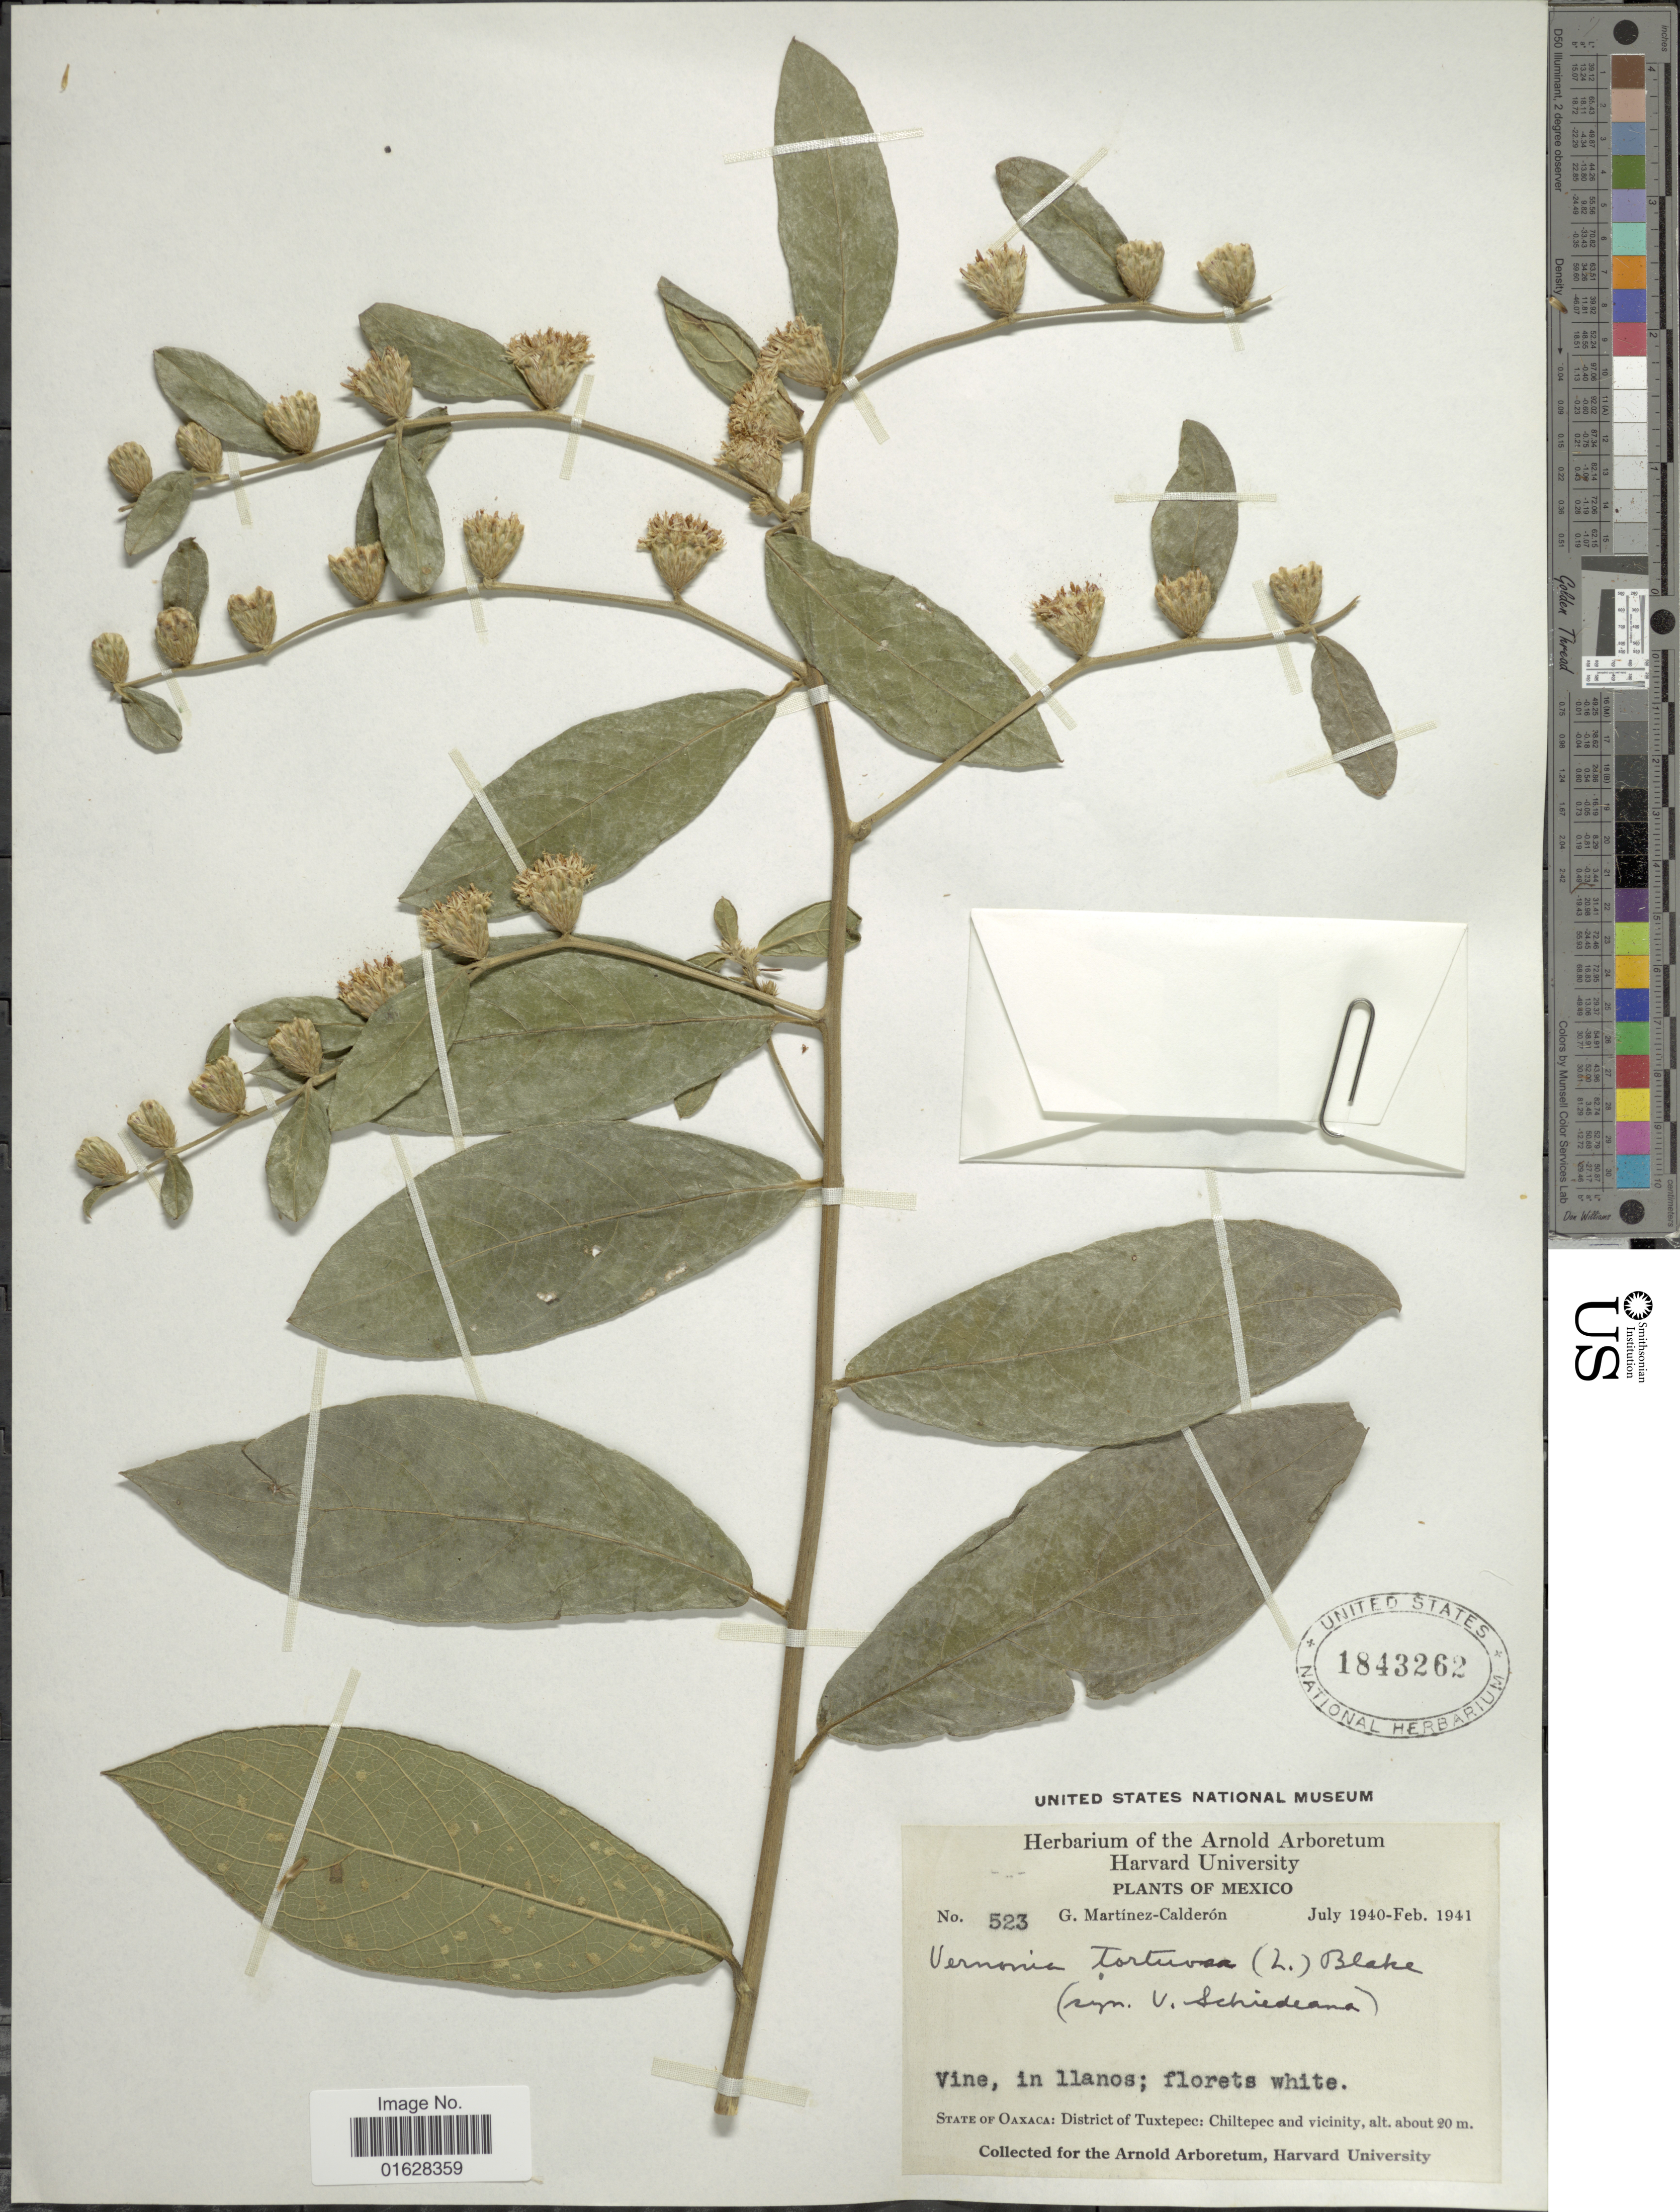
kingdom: Plantae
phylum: Tracheophyta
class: Magnoliopsida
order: Asterales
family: Asteraceae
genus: Lepidaploa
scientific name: Lepidaploa tortuosa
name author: (L.) H. Rob.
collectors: G. Martínez Calderón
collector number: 523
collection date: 1940-07/1941-02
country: Mexico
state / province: Oaxaca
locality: State of Oaxaca, District of Tuxtepec, Chiltepec and vicinity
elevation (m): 20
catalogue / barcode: US 1843262